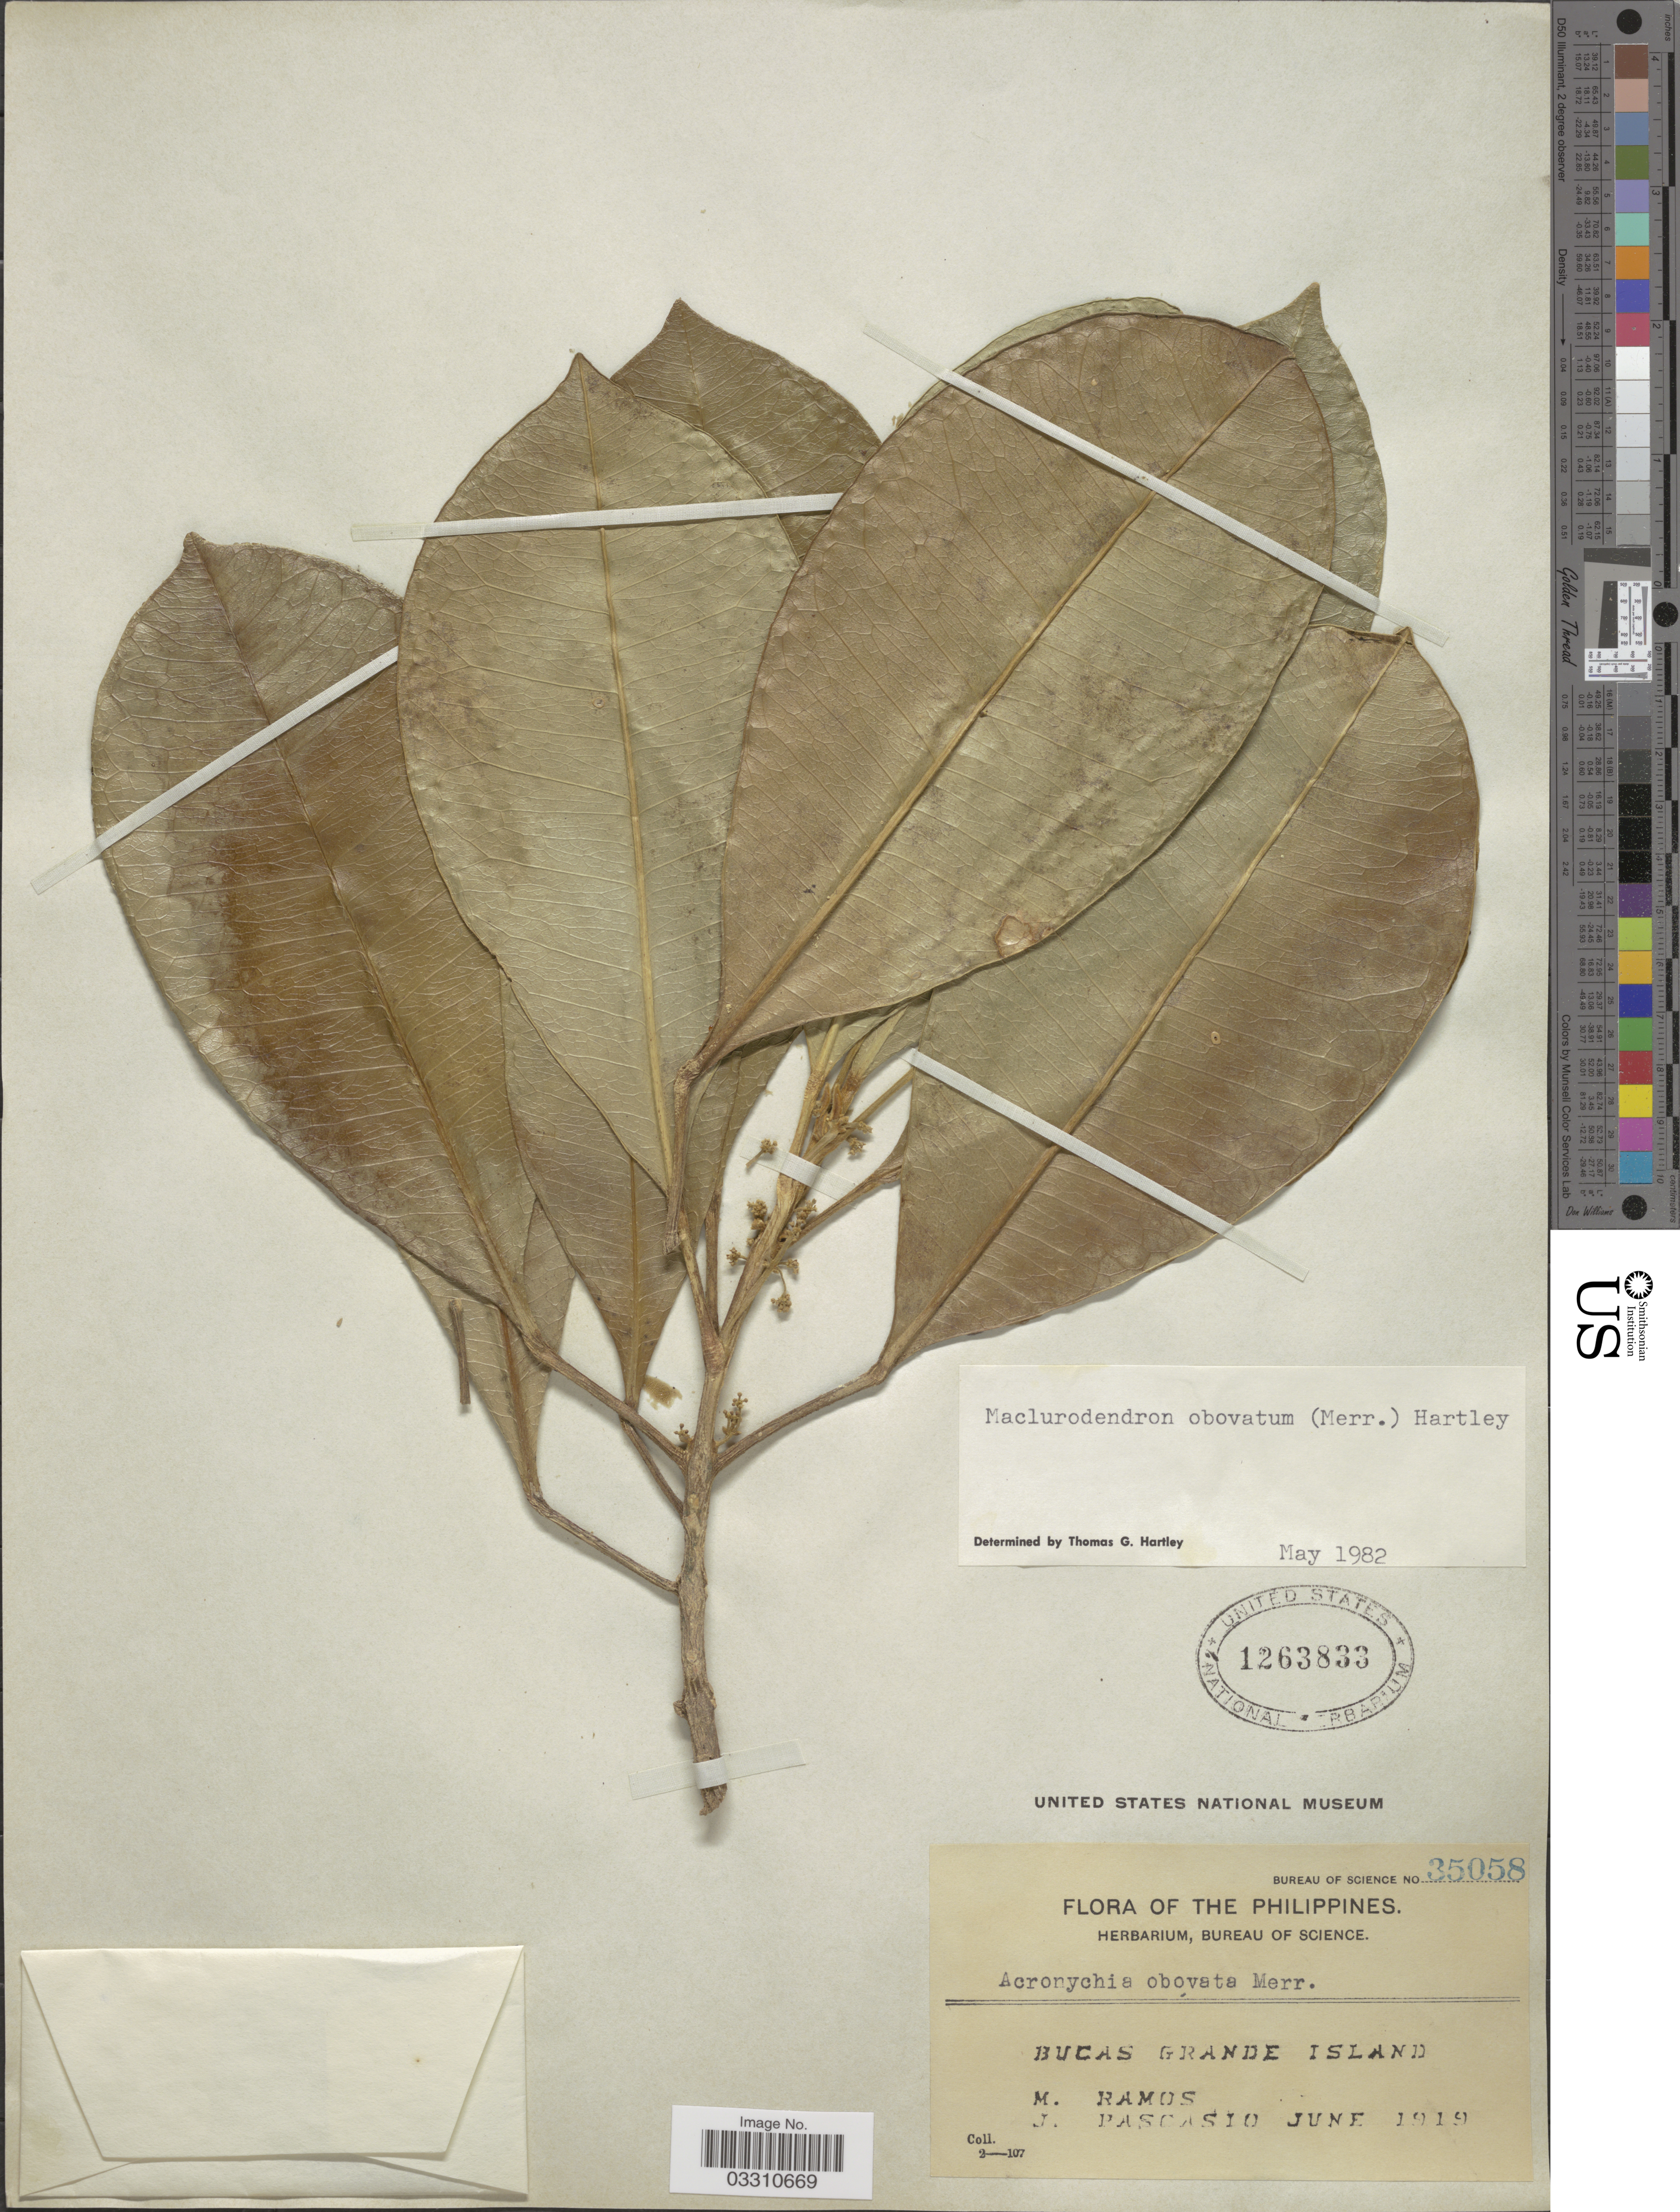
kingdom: Plantae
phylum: Tracheophyta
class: Magnoliopsida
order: Sapindales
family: Rutaceae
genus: Maclurodendron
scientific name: Maclurodendron obovatum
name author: (Merr.) T.G. Hartley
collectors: M. Ramos & J. Pascasio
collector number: Bureau of Science 35058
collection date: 1919-06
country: Philippines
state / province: Caraga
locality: Bucas Grande Island.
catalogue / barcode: US 1263833